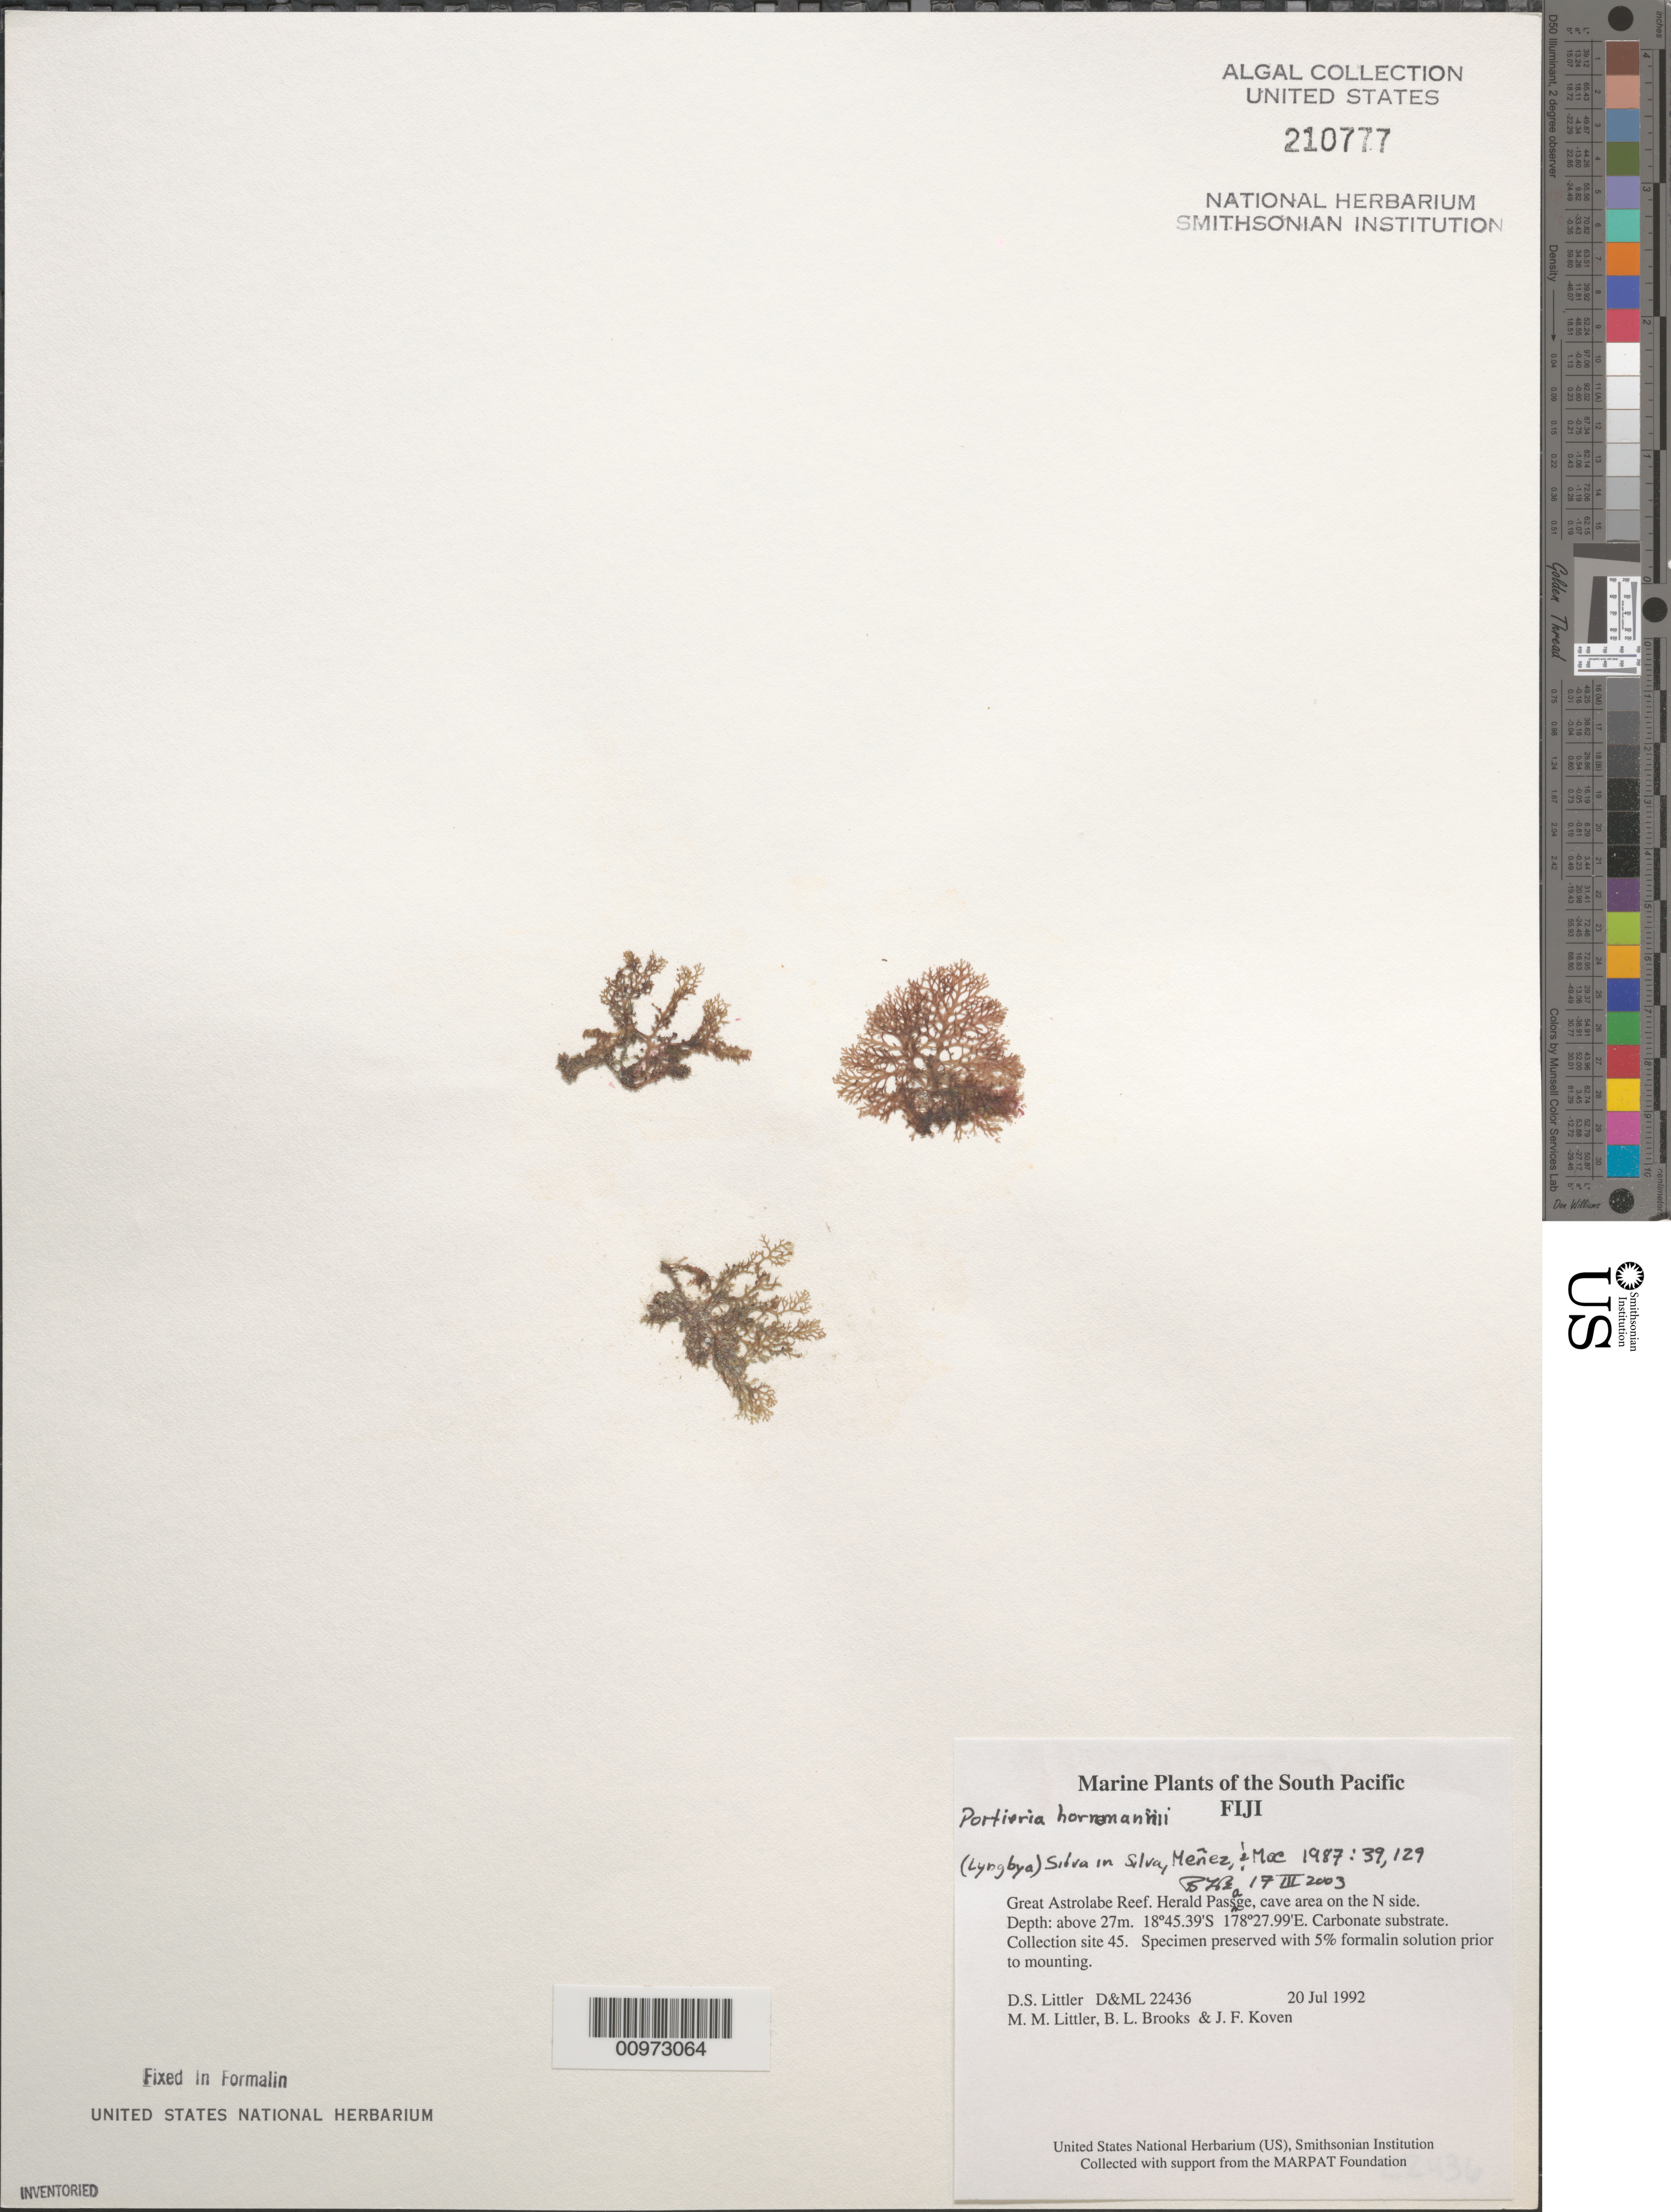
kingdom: Plantae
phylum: Rhodophyta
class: Florideophyceae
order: Gigartinales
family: Rhizophyllidaceae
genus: Portieria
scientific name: Portieria hornemannii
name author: (Lyngbye) P.C. Silva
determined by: Brooks, B. L., (BOT), Smithsonian Institution - National Museum of Natural History (UNITED STATES)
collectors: D. S. Littler, M. M. Littler, B. Brooks & J. Koven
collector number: D&ML 22436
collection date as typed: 20 Jul 1992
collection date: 1992-07-20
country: Fiji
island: Great Astrolabe Reef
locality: Great Astrolabe Reef, cave area on north side of Herald Passage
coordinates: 18 45.39'S, 178 27.99'E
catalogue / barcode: US 210777